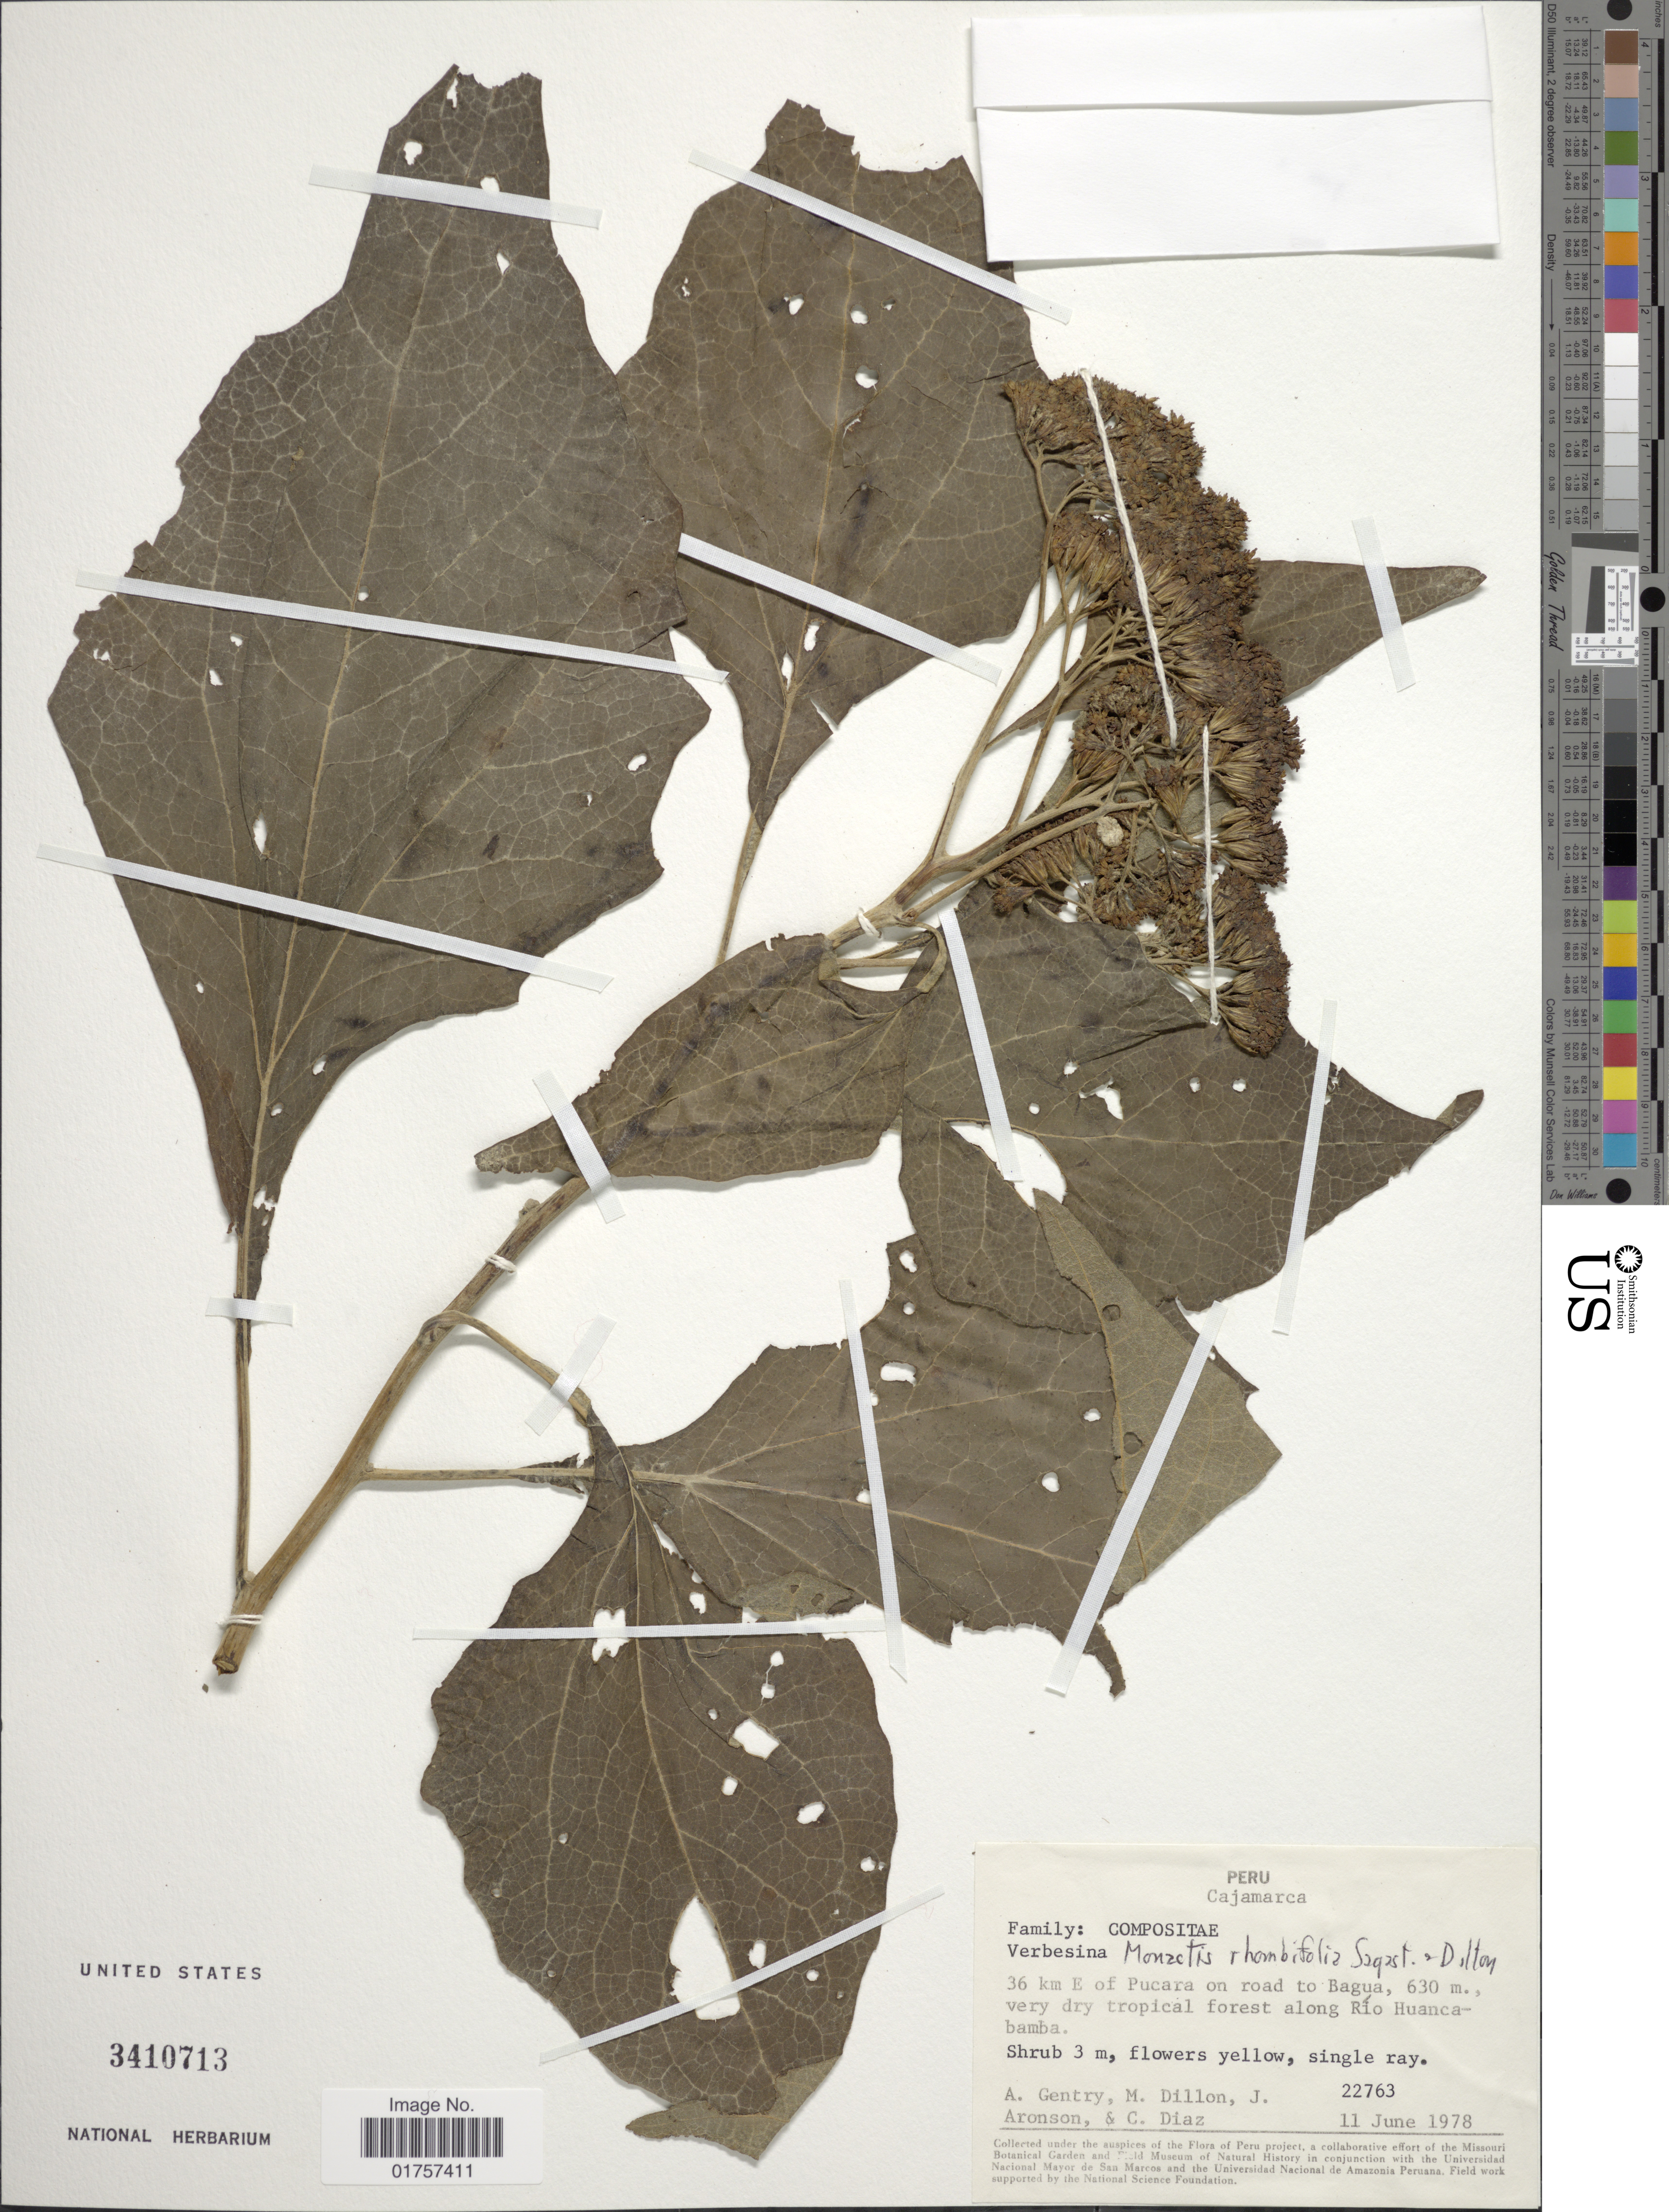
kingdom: Plantae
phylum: Tracheophyta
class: Magnoliopsida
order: Asterales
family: Asteraceae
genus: Monactis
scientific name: Monactis rhombifolia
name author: Sagást.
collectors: A. H. Gentry, M. O. Dillon, J. Aronson & C. Díaz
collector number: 22763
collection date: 1978-06-11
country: Peru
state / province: Cajamarca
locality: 36 km E of Pucara on road to Bagua, along Río Huancabamba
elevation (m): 630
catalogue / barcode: US 3410713